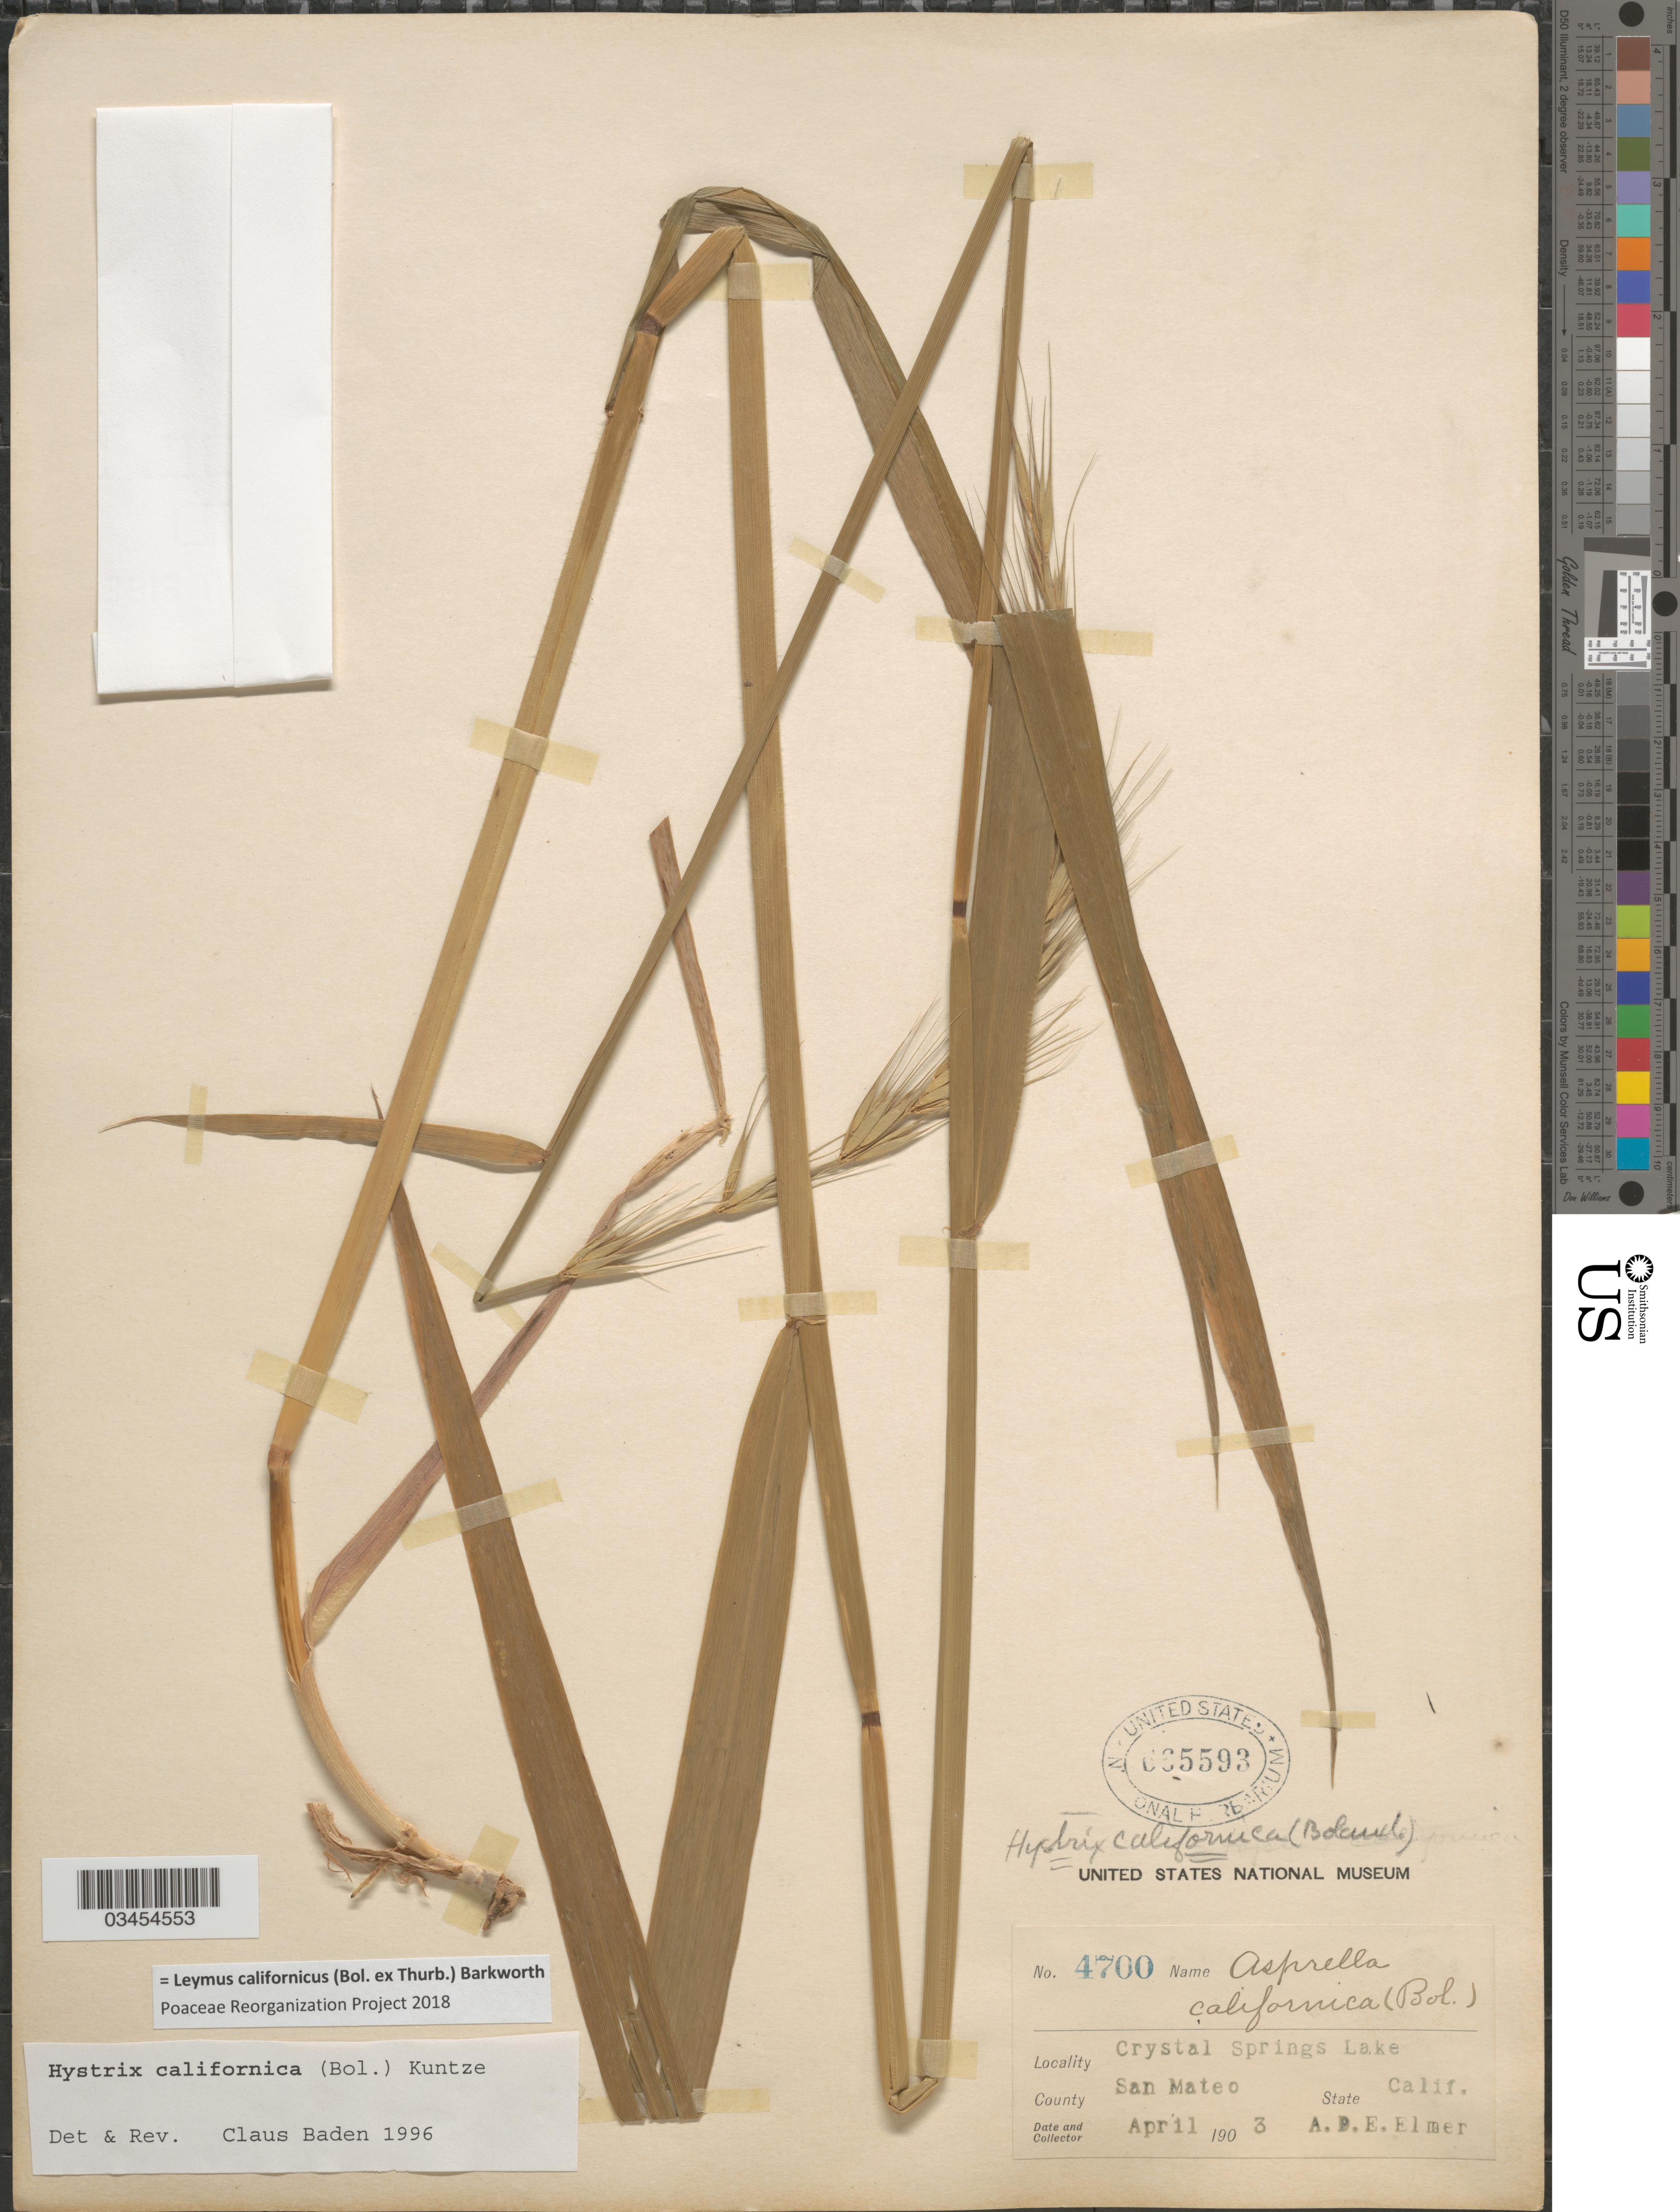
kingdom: Plantae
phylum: Tracheophyta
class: Liliopsida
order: Poales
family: Poaceae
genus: Leymus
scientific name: Leymus californicus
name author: (Bol. ex Thurb.) Barkworth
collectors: A. D. E. Elmer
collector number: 4700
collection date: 1903-04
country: United States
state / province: California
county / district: San Mateo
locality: Crystal Springs Lake. County San Mateo.